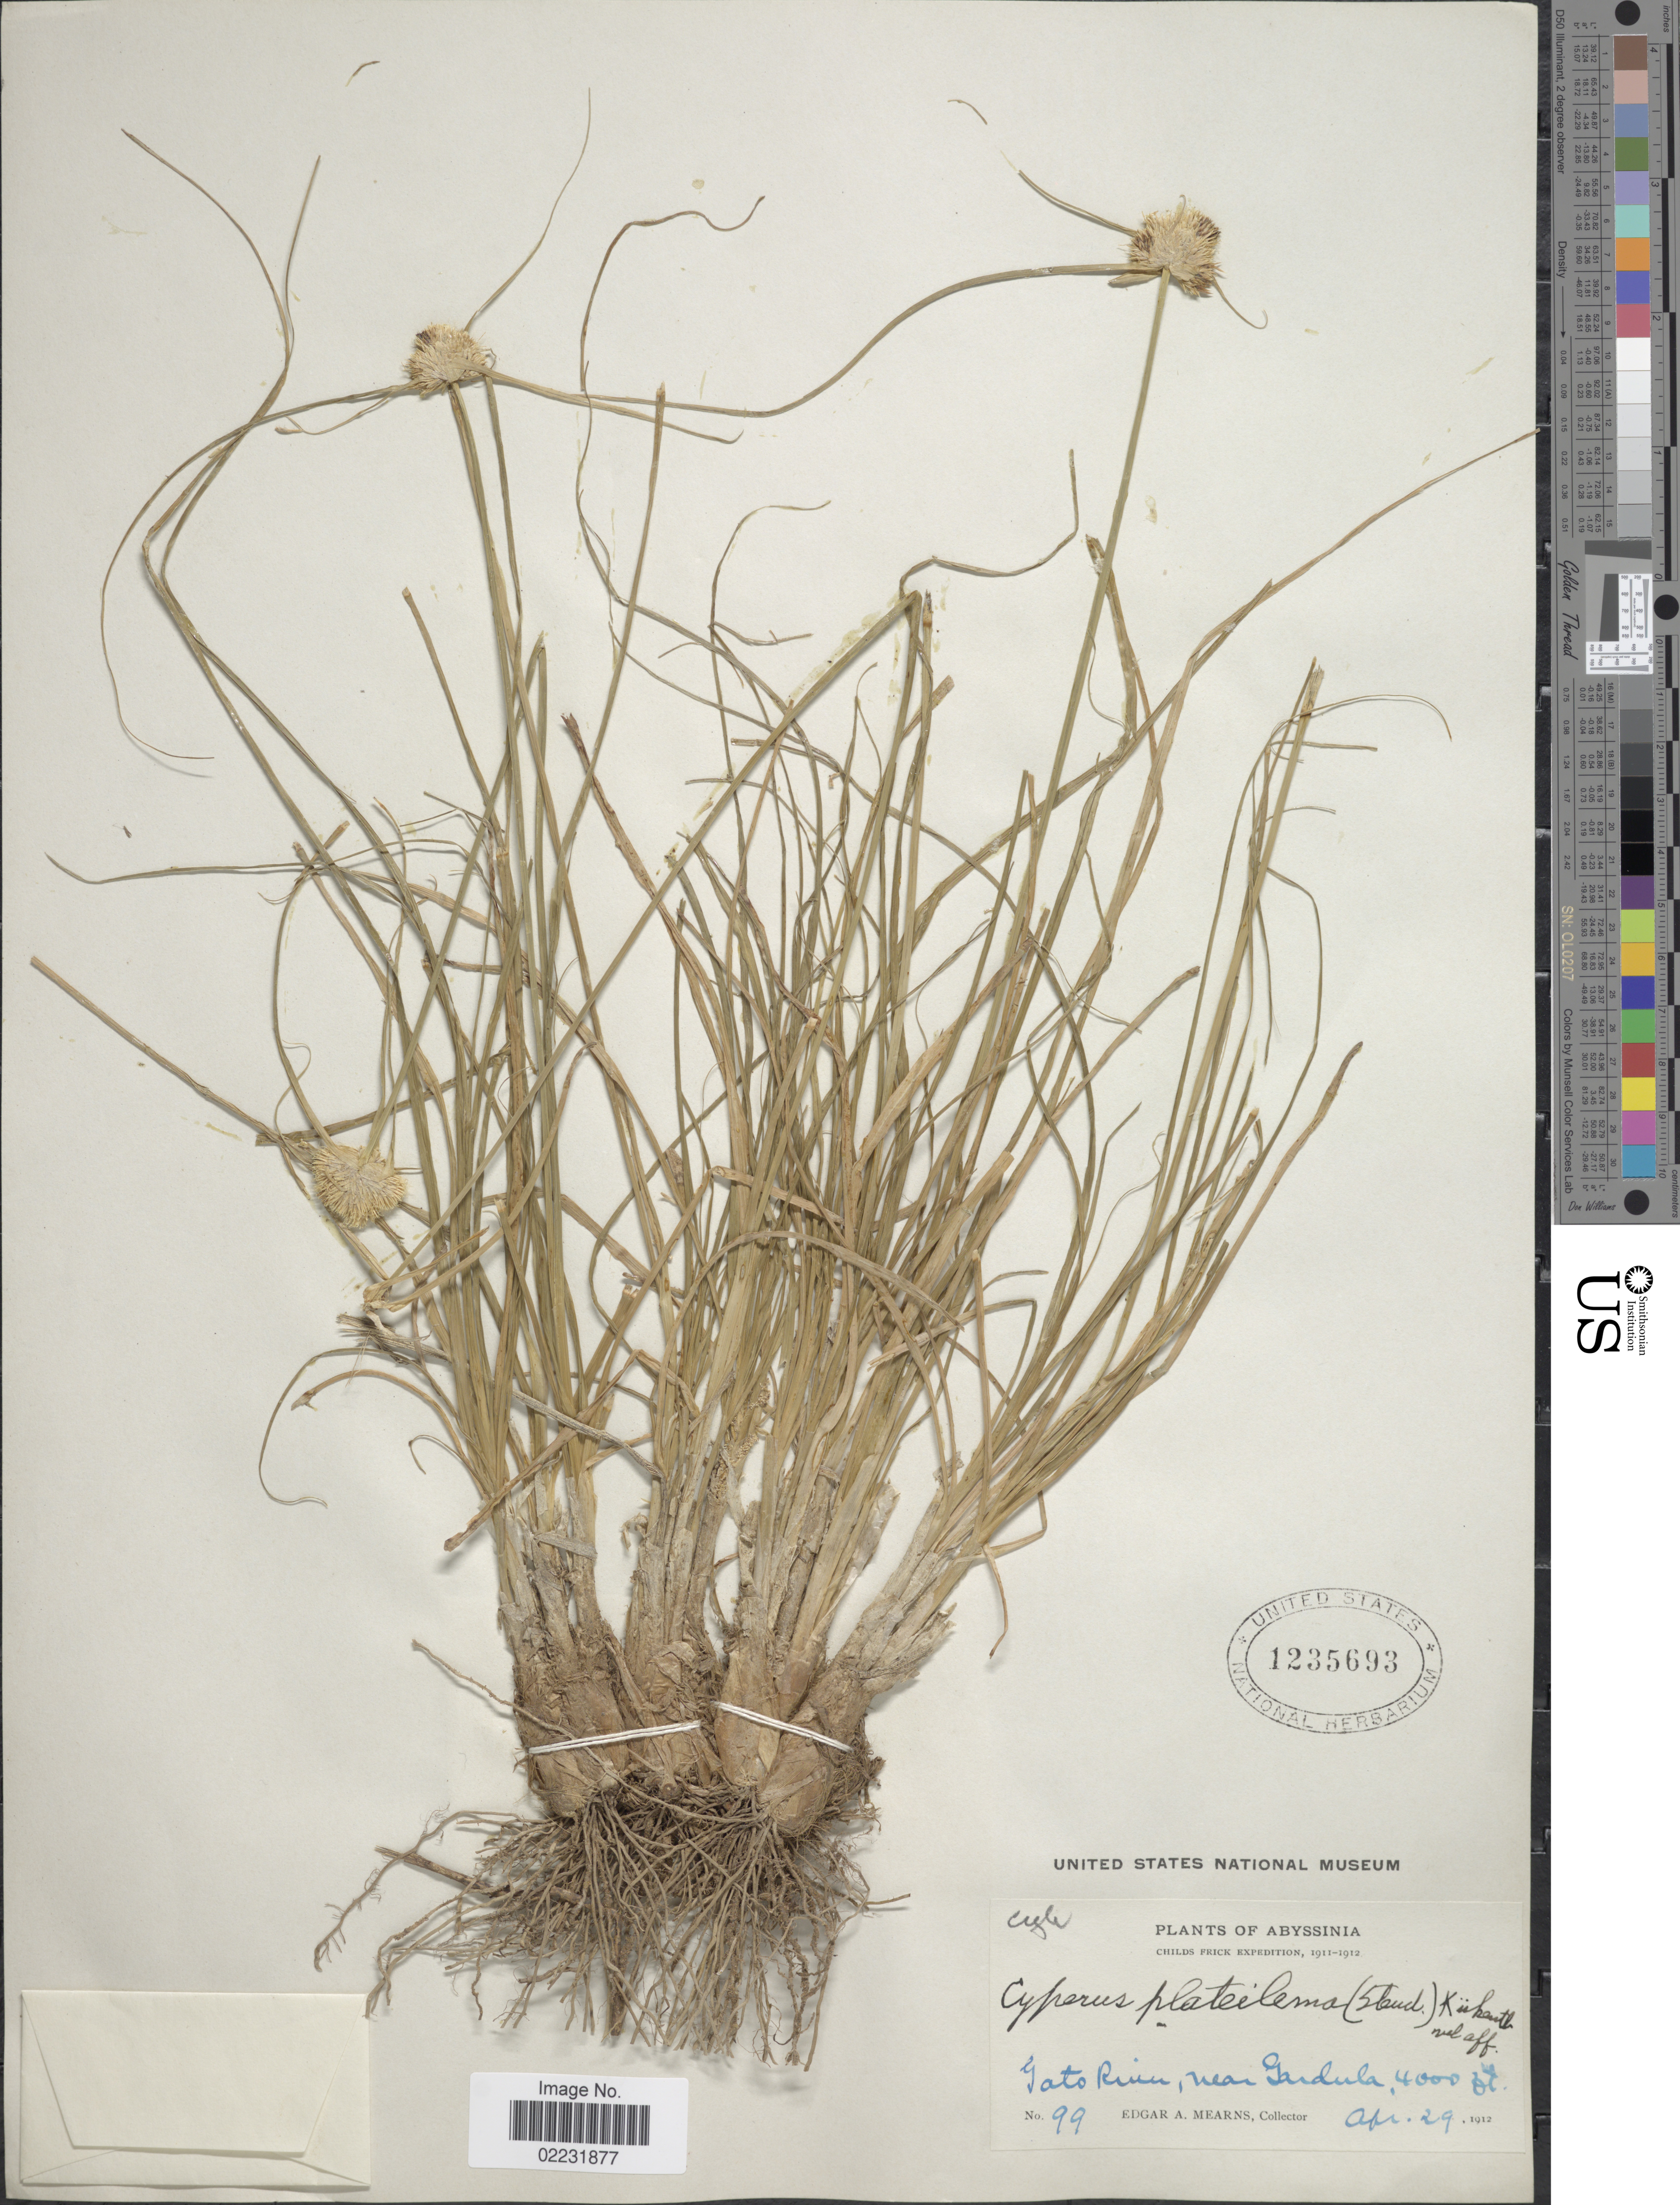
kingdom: Plantae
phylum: Tracheophyta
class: Liliopsida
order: Poales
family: Cyperaceae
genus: Cyperus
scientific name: Cyperus plateilema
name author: (Steud.) Kük.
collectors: E. A. Mearns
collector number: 99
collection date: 1912-04-29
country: Eritrea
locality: Gato River, near Gardula, Abyssinia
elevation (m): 1219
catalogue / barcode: US 1235693